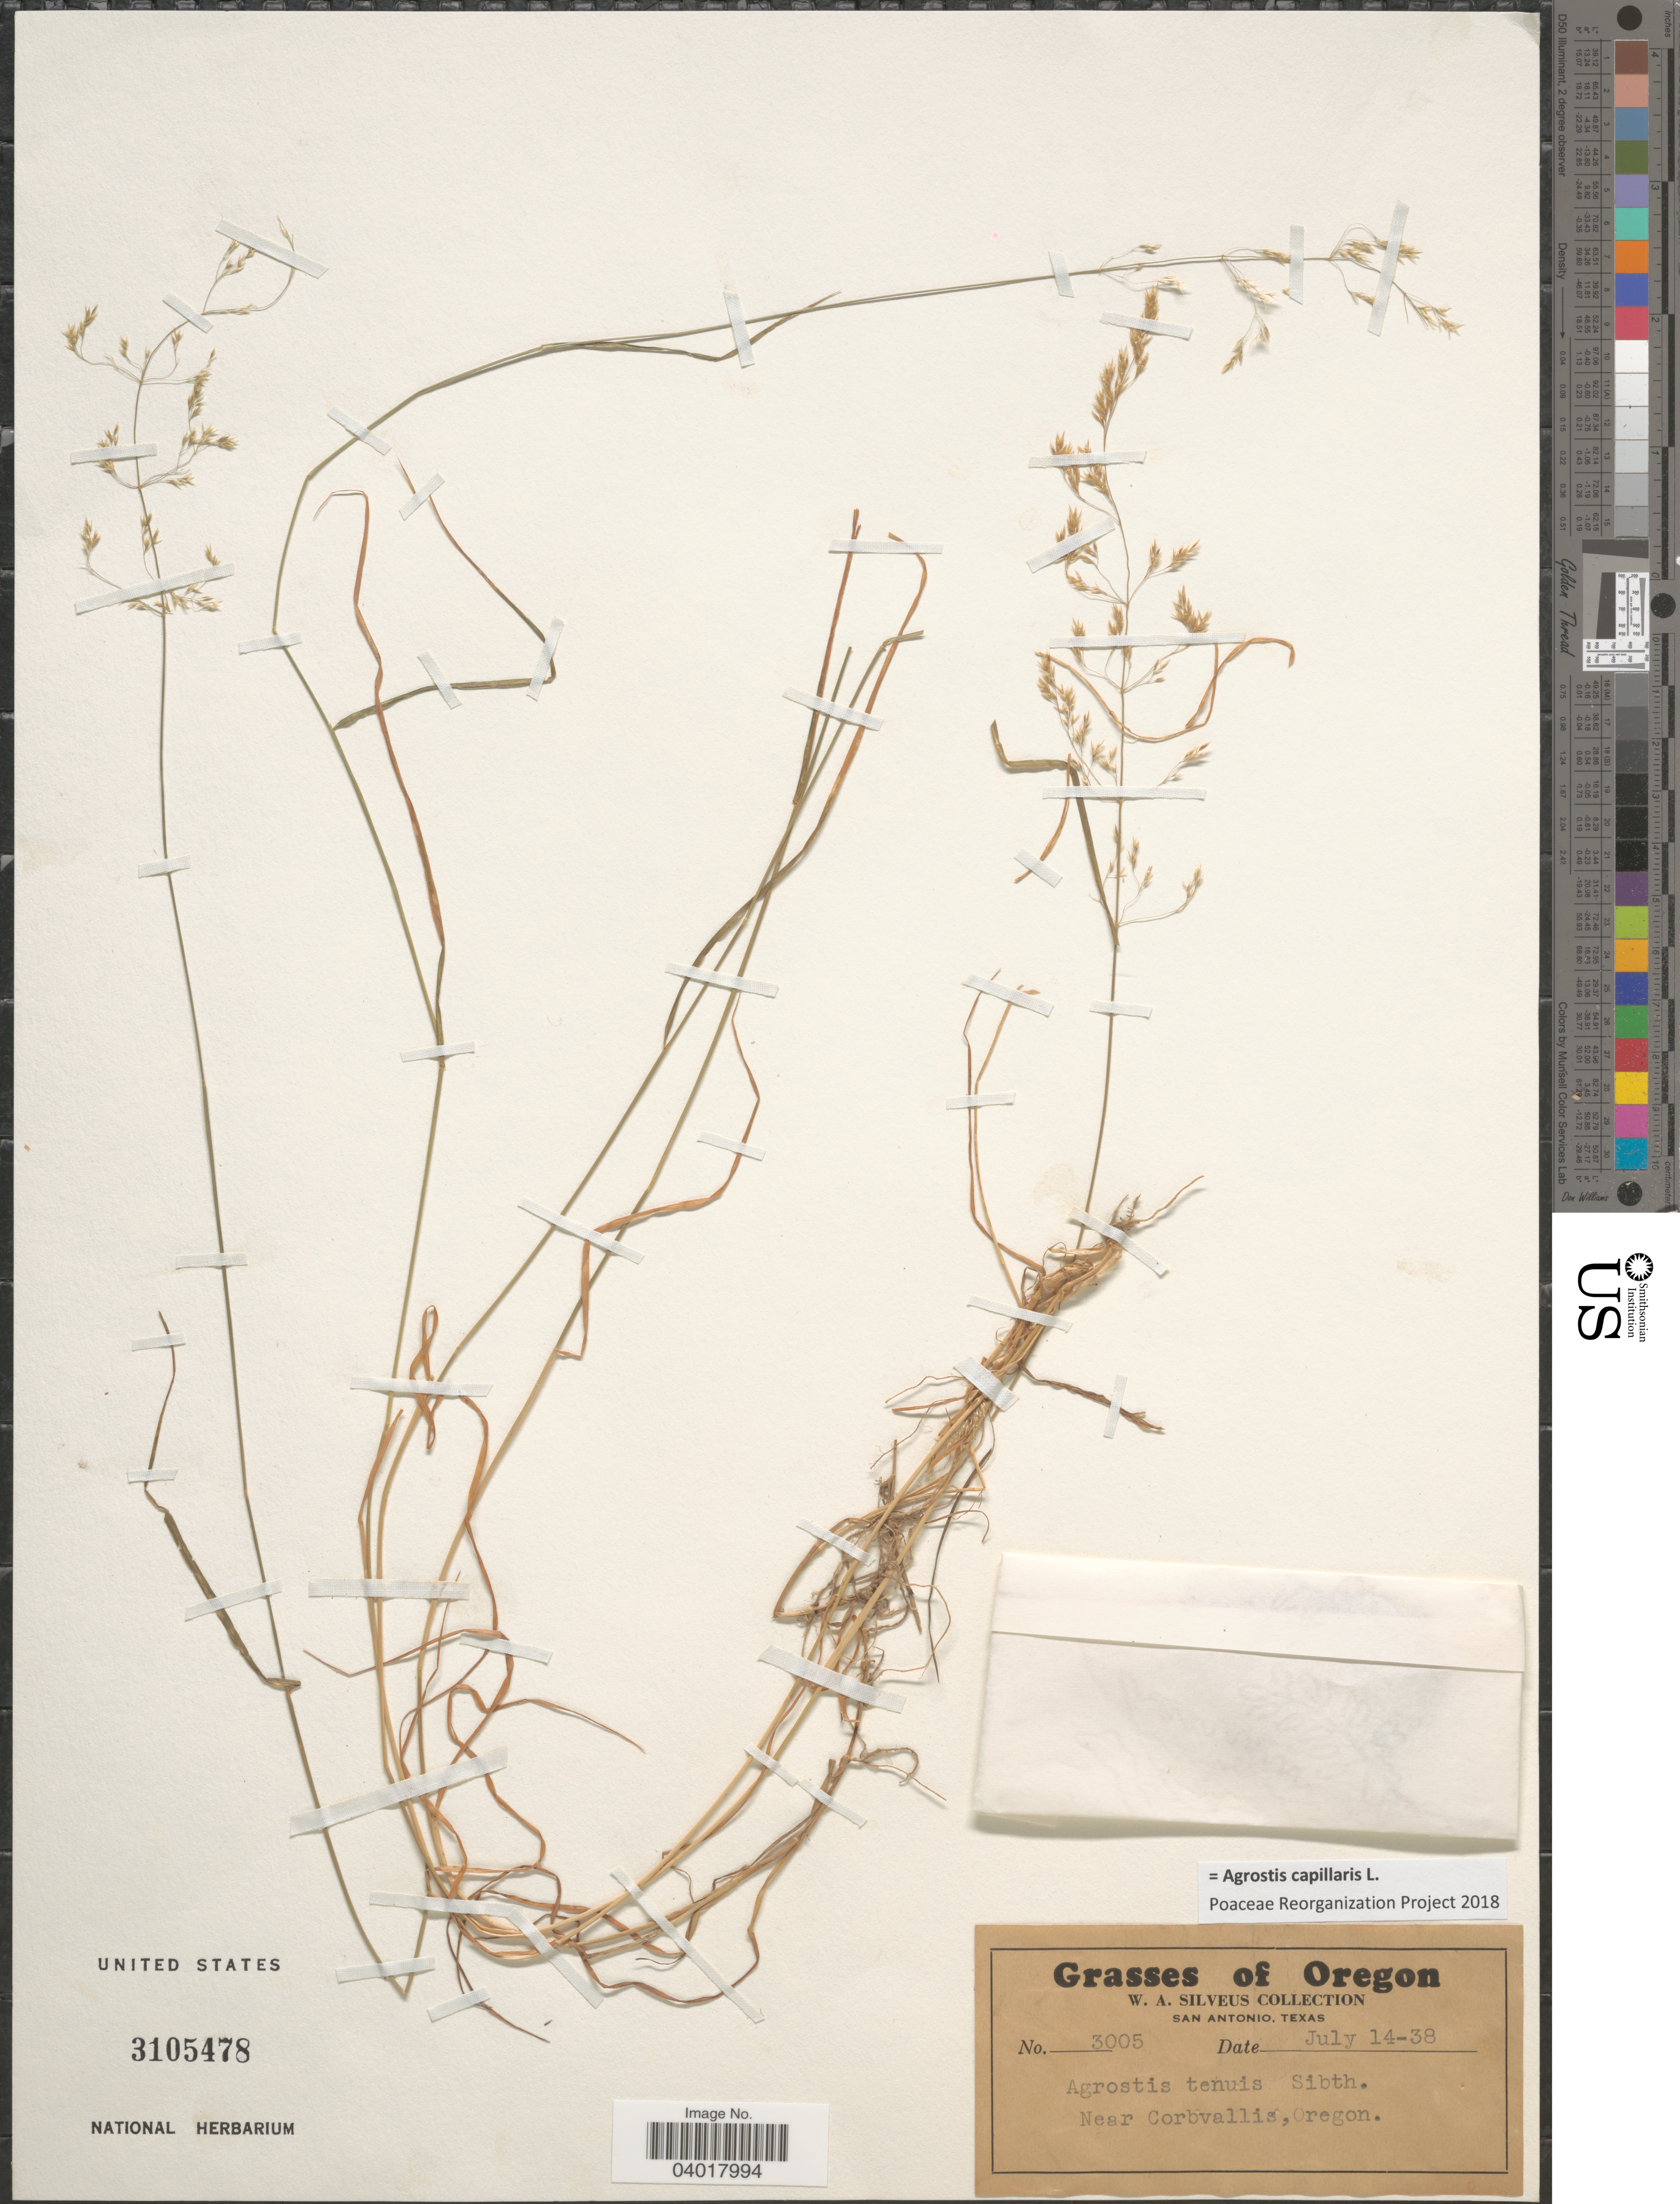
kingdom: Plantae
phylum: Tracheophyta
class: Liliopsida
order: Poales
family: Poaceae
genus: Agrostis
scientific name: Agrostis capillaris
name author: L.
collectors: W. Silveus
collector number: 3005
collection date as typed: Transcribed d/m/y: 14/7/38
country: United States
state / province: Oregon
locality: Near Corvallis.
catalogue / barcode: US 3105478